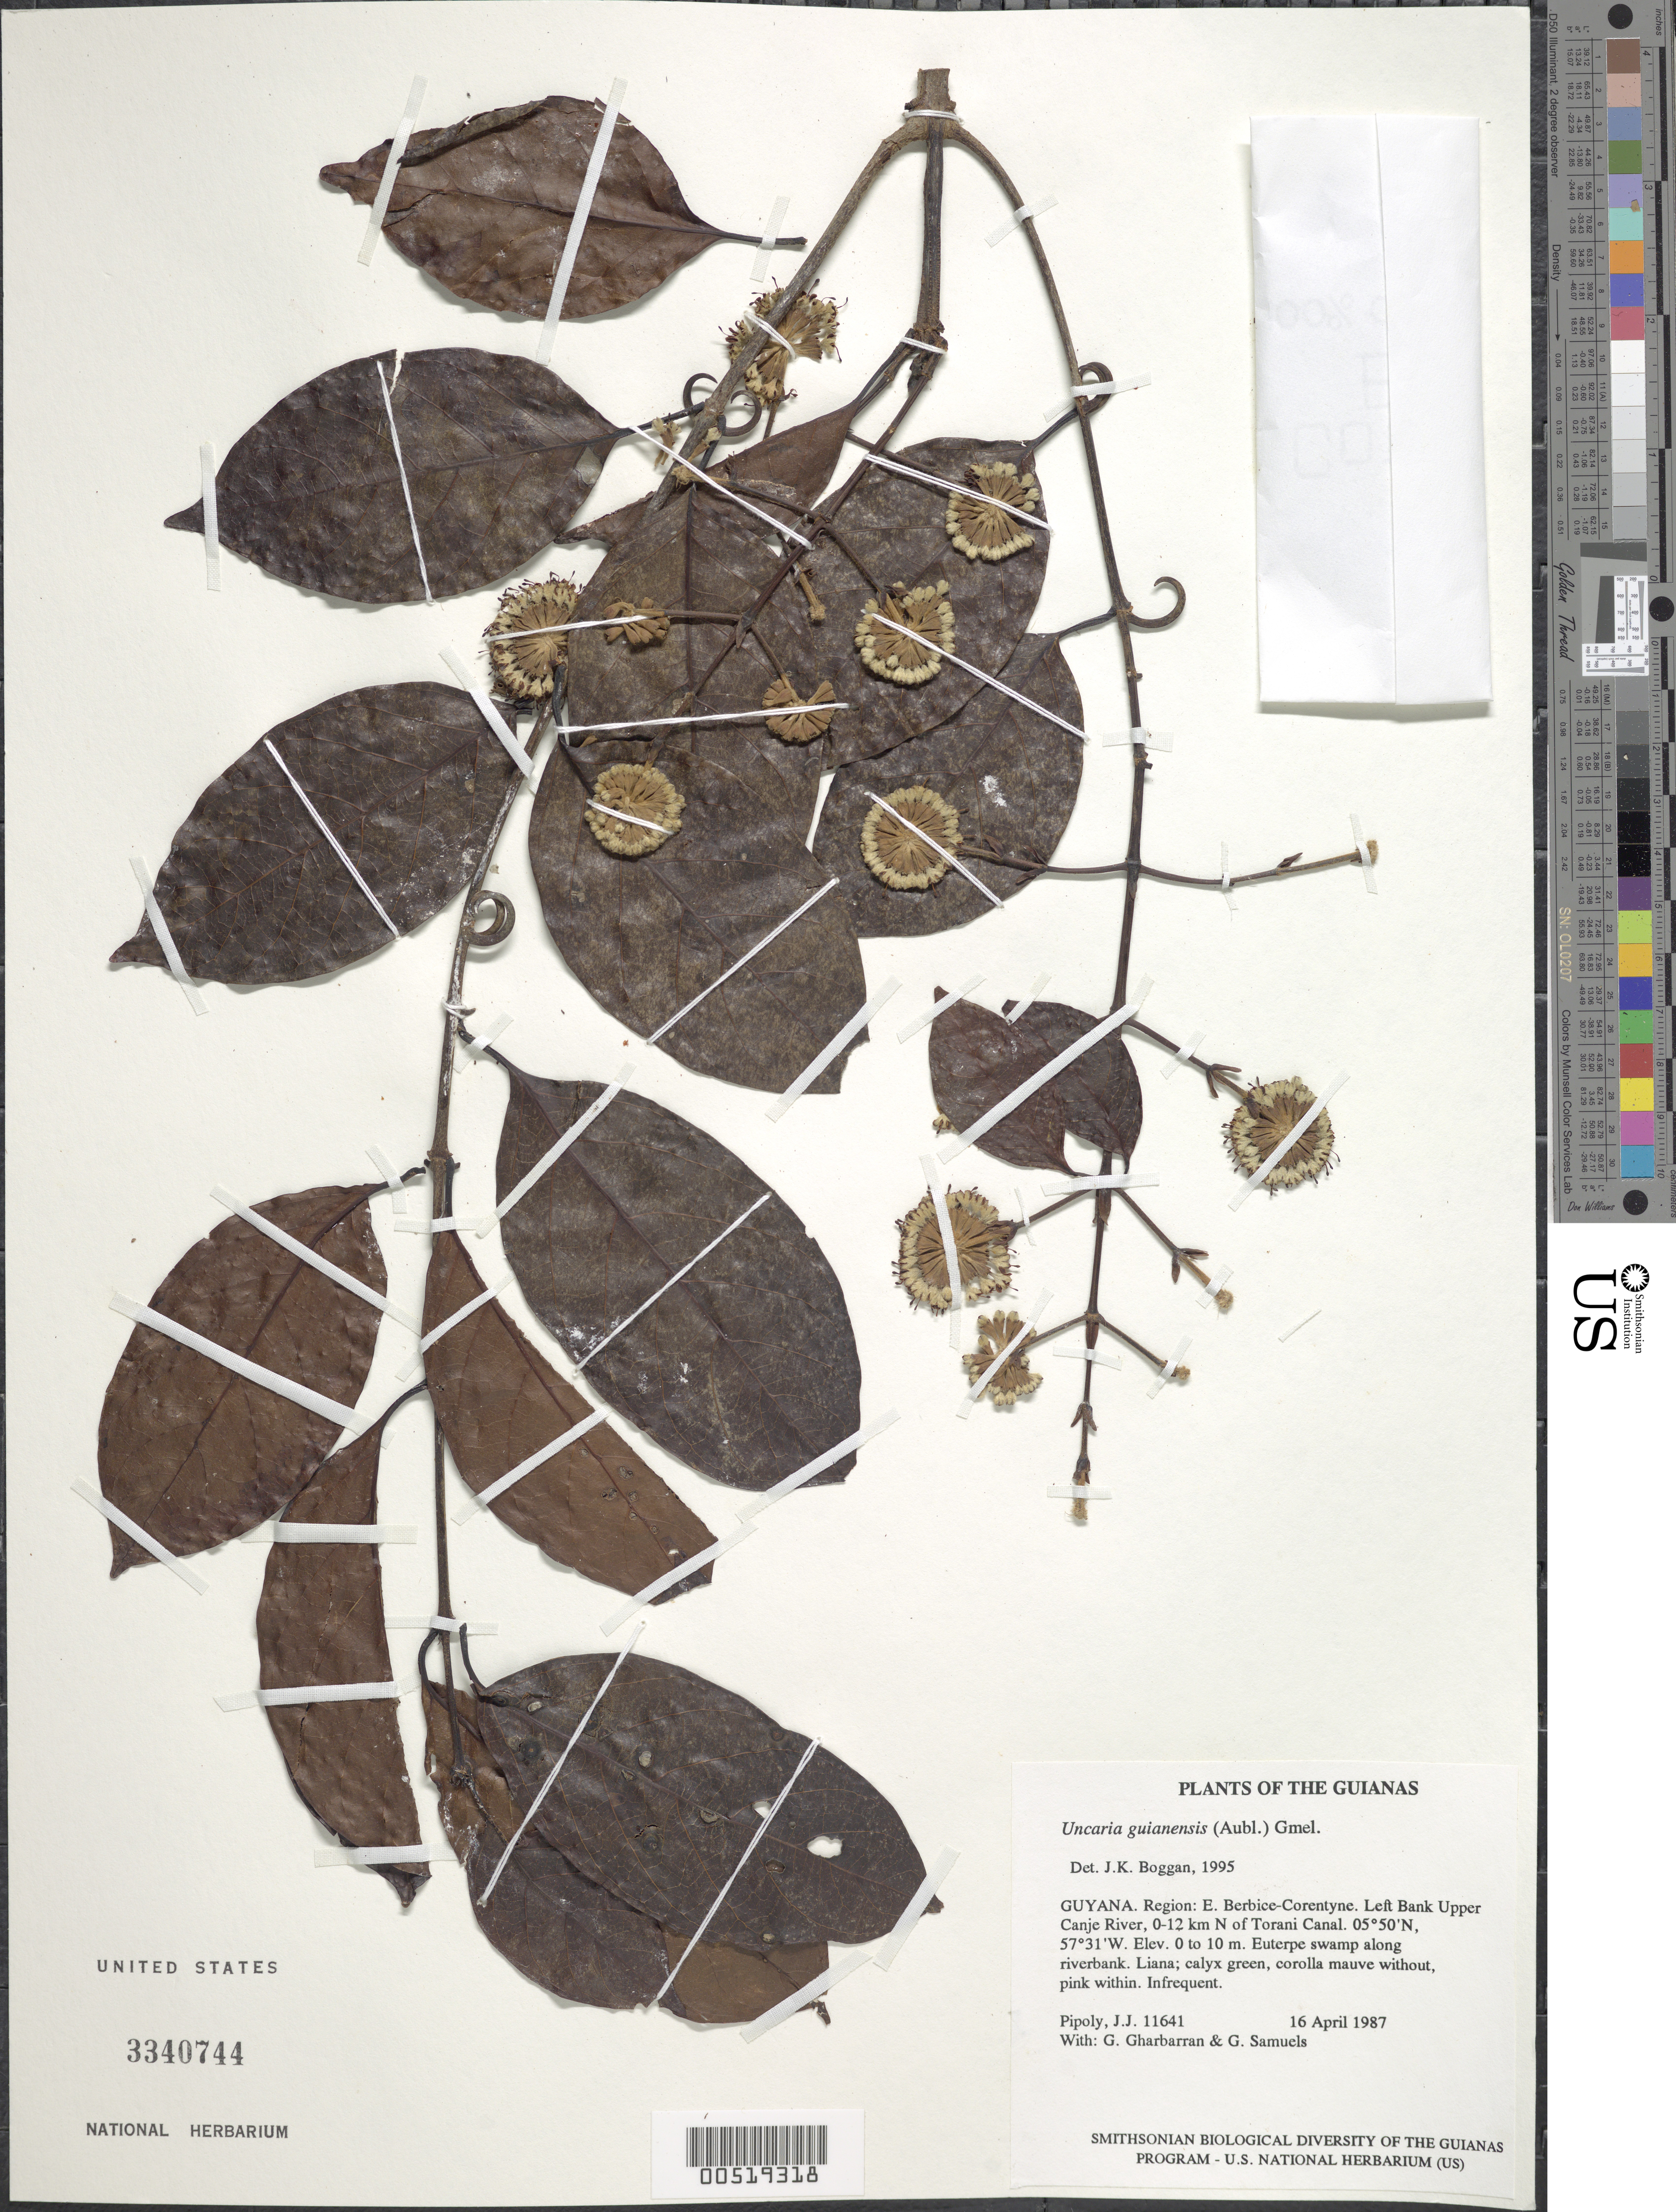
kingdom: Plantae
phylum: Tracheophyta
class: Magnoliopsida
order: Gentianales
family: Rubiaceae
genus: Uncaria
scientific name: Uncaria guianensis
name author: (Aubl.) J.F. Gmel.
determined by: Boggan, J. K., (US), NMNH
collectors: J. J. Pipoly, G. Gharbarran & G. Samuels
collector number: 11641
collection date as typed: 16 April 1987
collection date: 1987-04-16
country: Guyana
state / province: E. Berbice-Corentyne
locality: Left Bank Upper Canje River, 0-12 km N of Torani Canal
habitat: Euterpe swamp along riverbank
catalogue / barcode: US 3340744